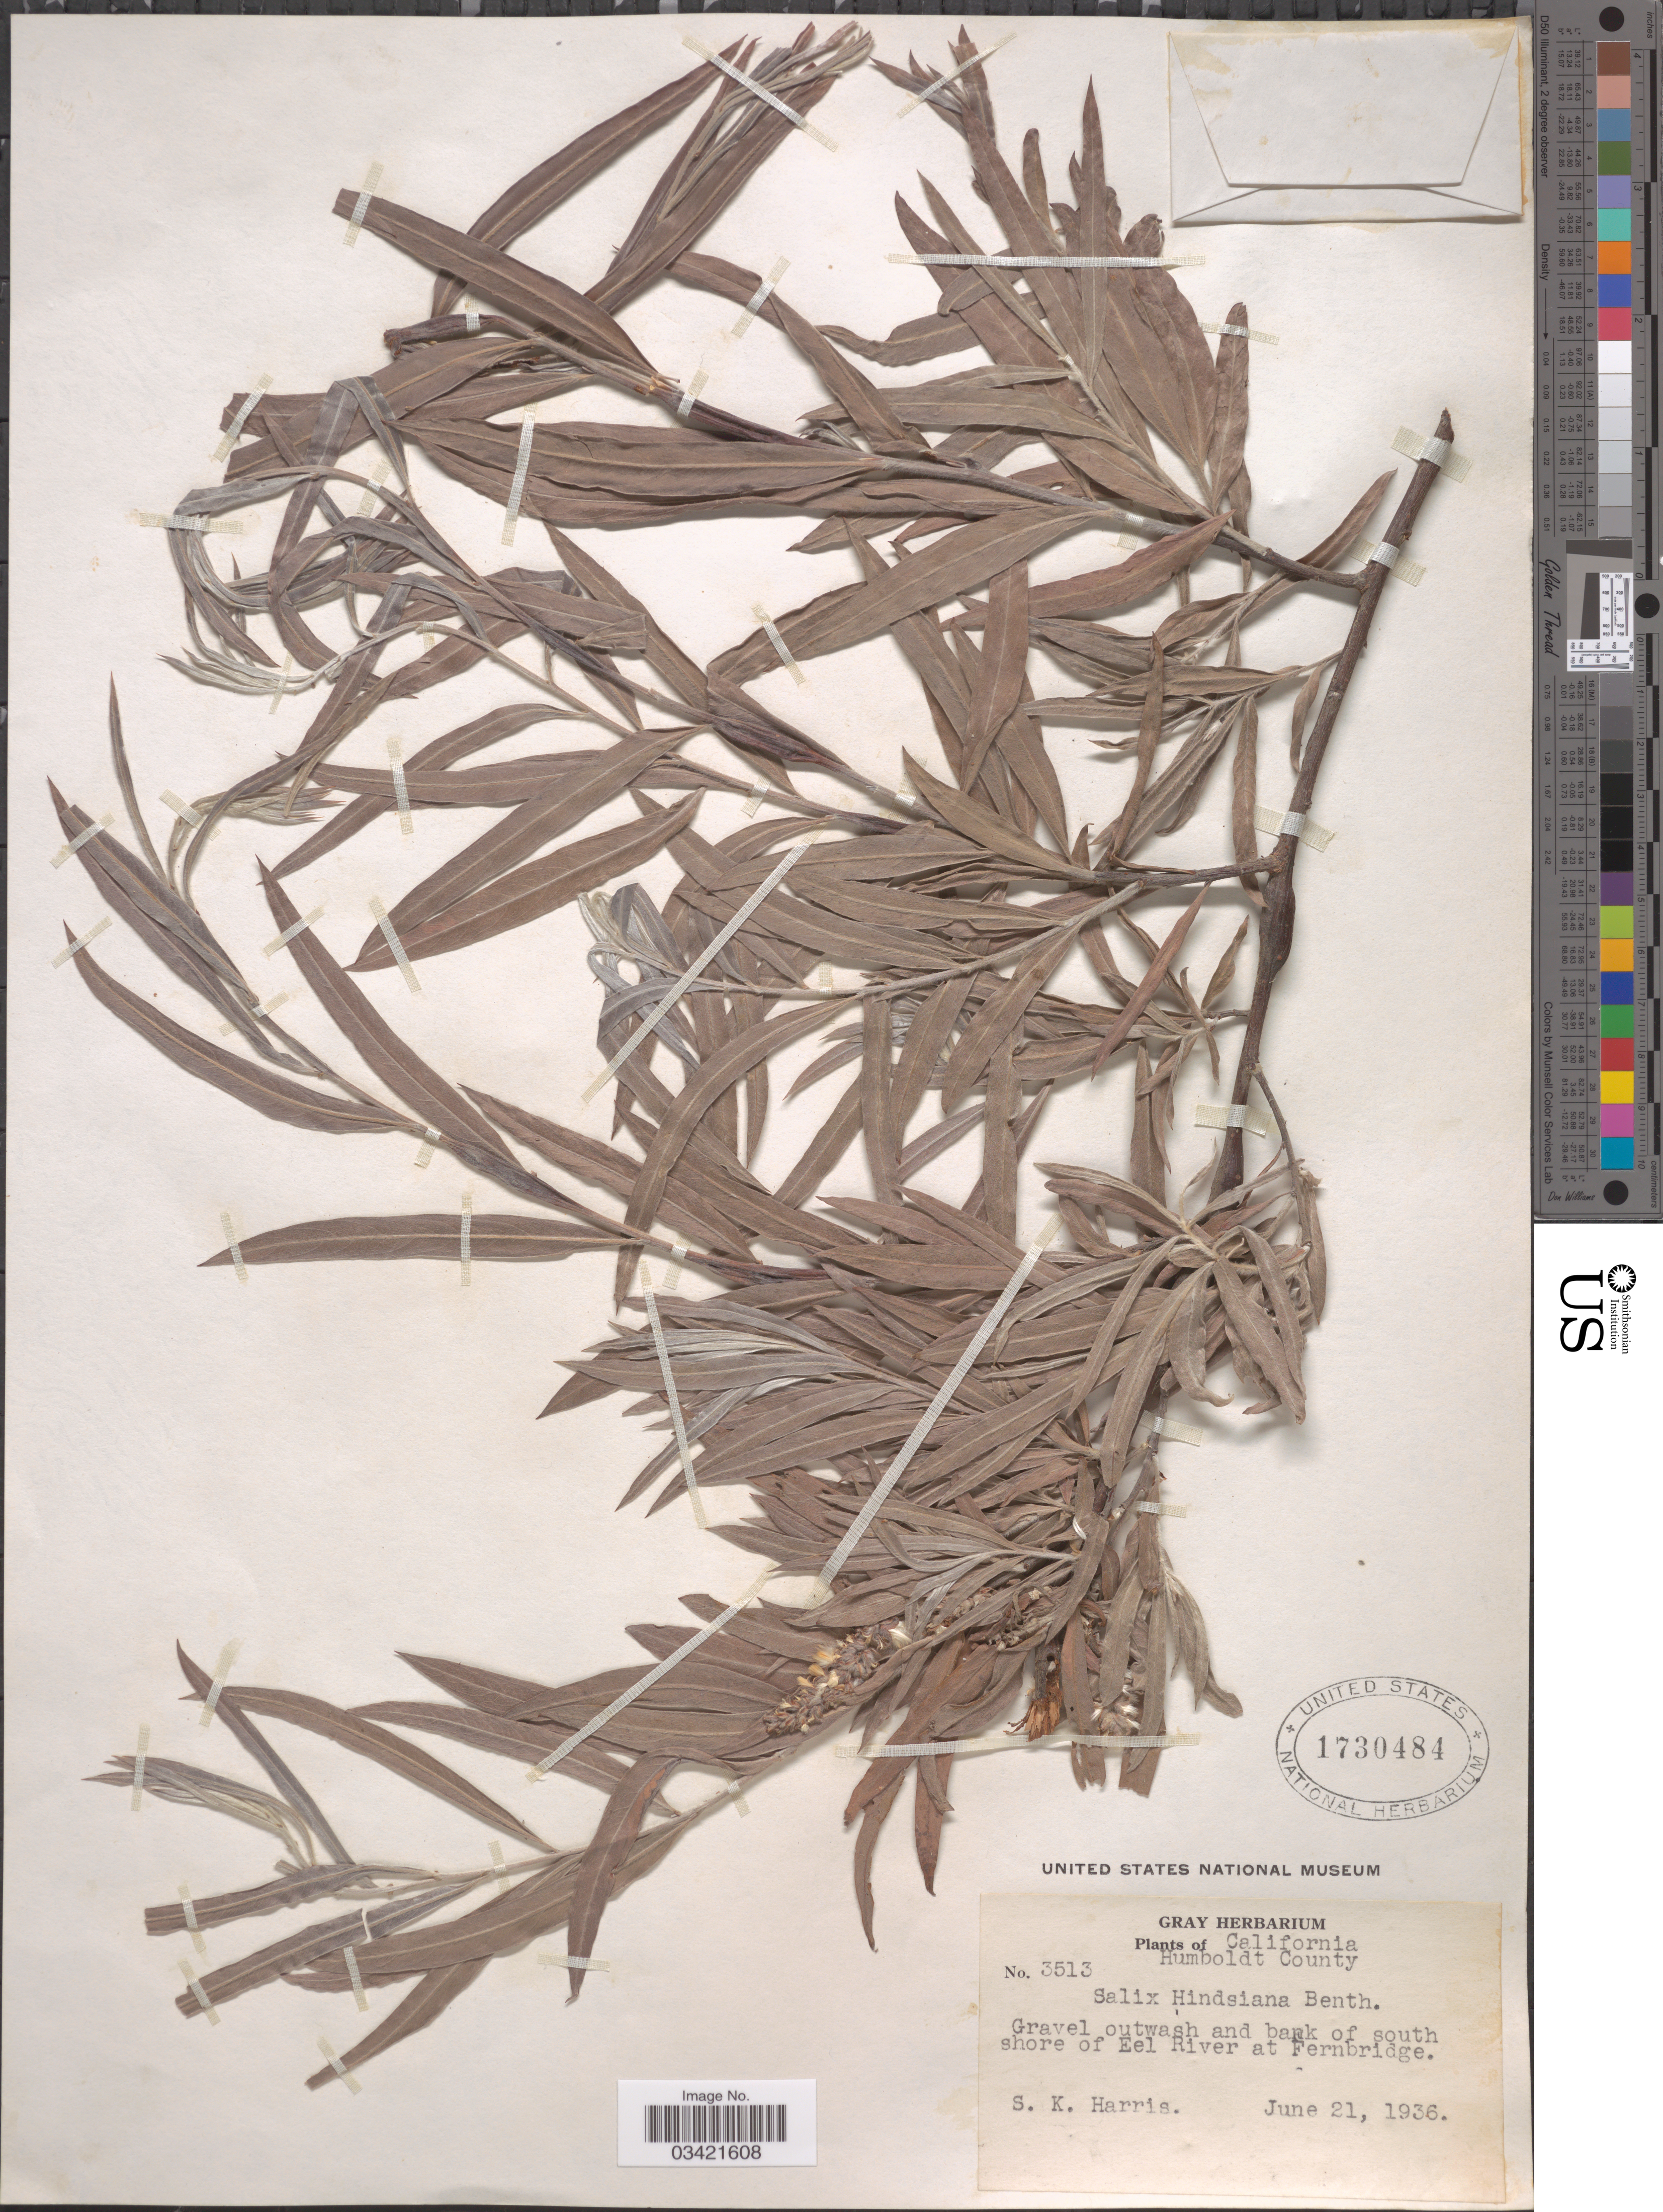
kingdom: Plantae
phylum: Tracheophyta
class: Magnoliopsida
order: Malpighiales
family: Salicaceae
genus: Salix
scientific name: Salix hindsiana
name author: Benth.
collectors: S. K. Harris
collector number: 3513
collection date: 1936-06-21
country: United States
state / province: California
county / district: Humboldt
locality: Humboldt County. Gravel outwash and bank of south shore of Eel River at Fernbridge.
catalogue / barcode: US 1730484